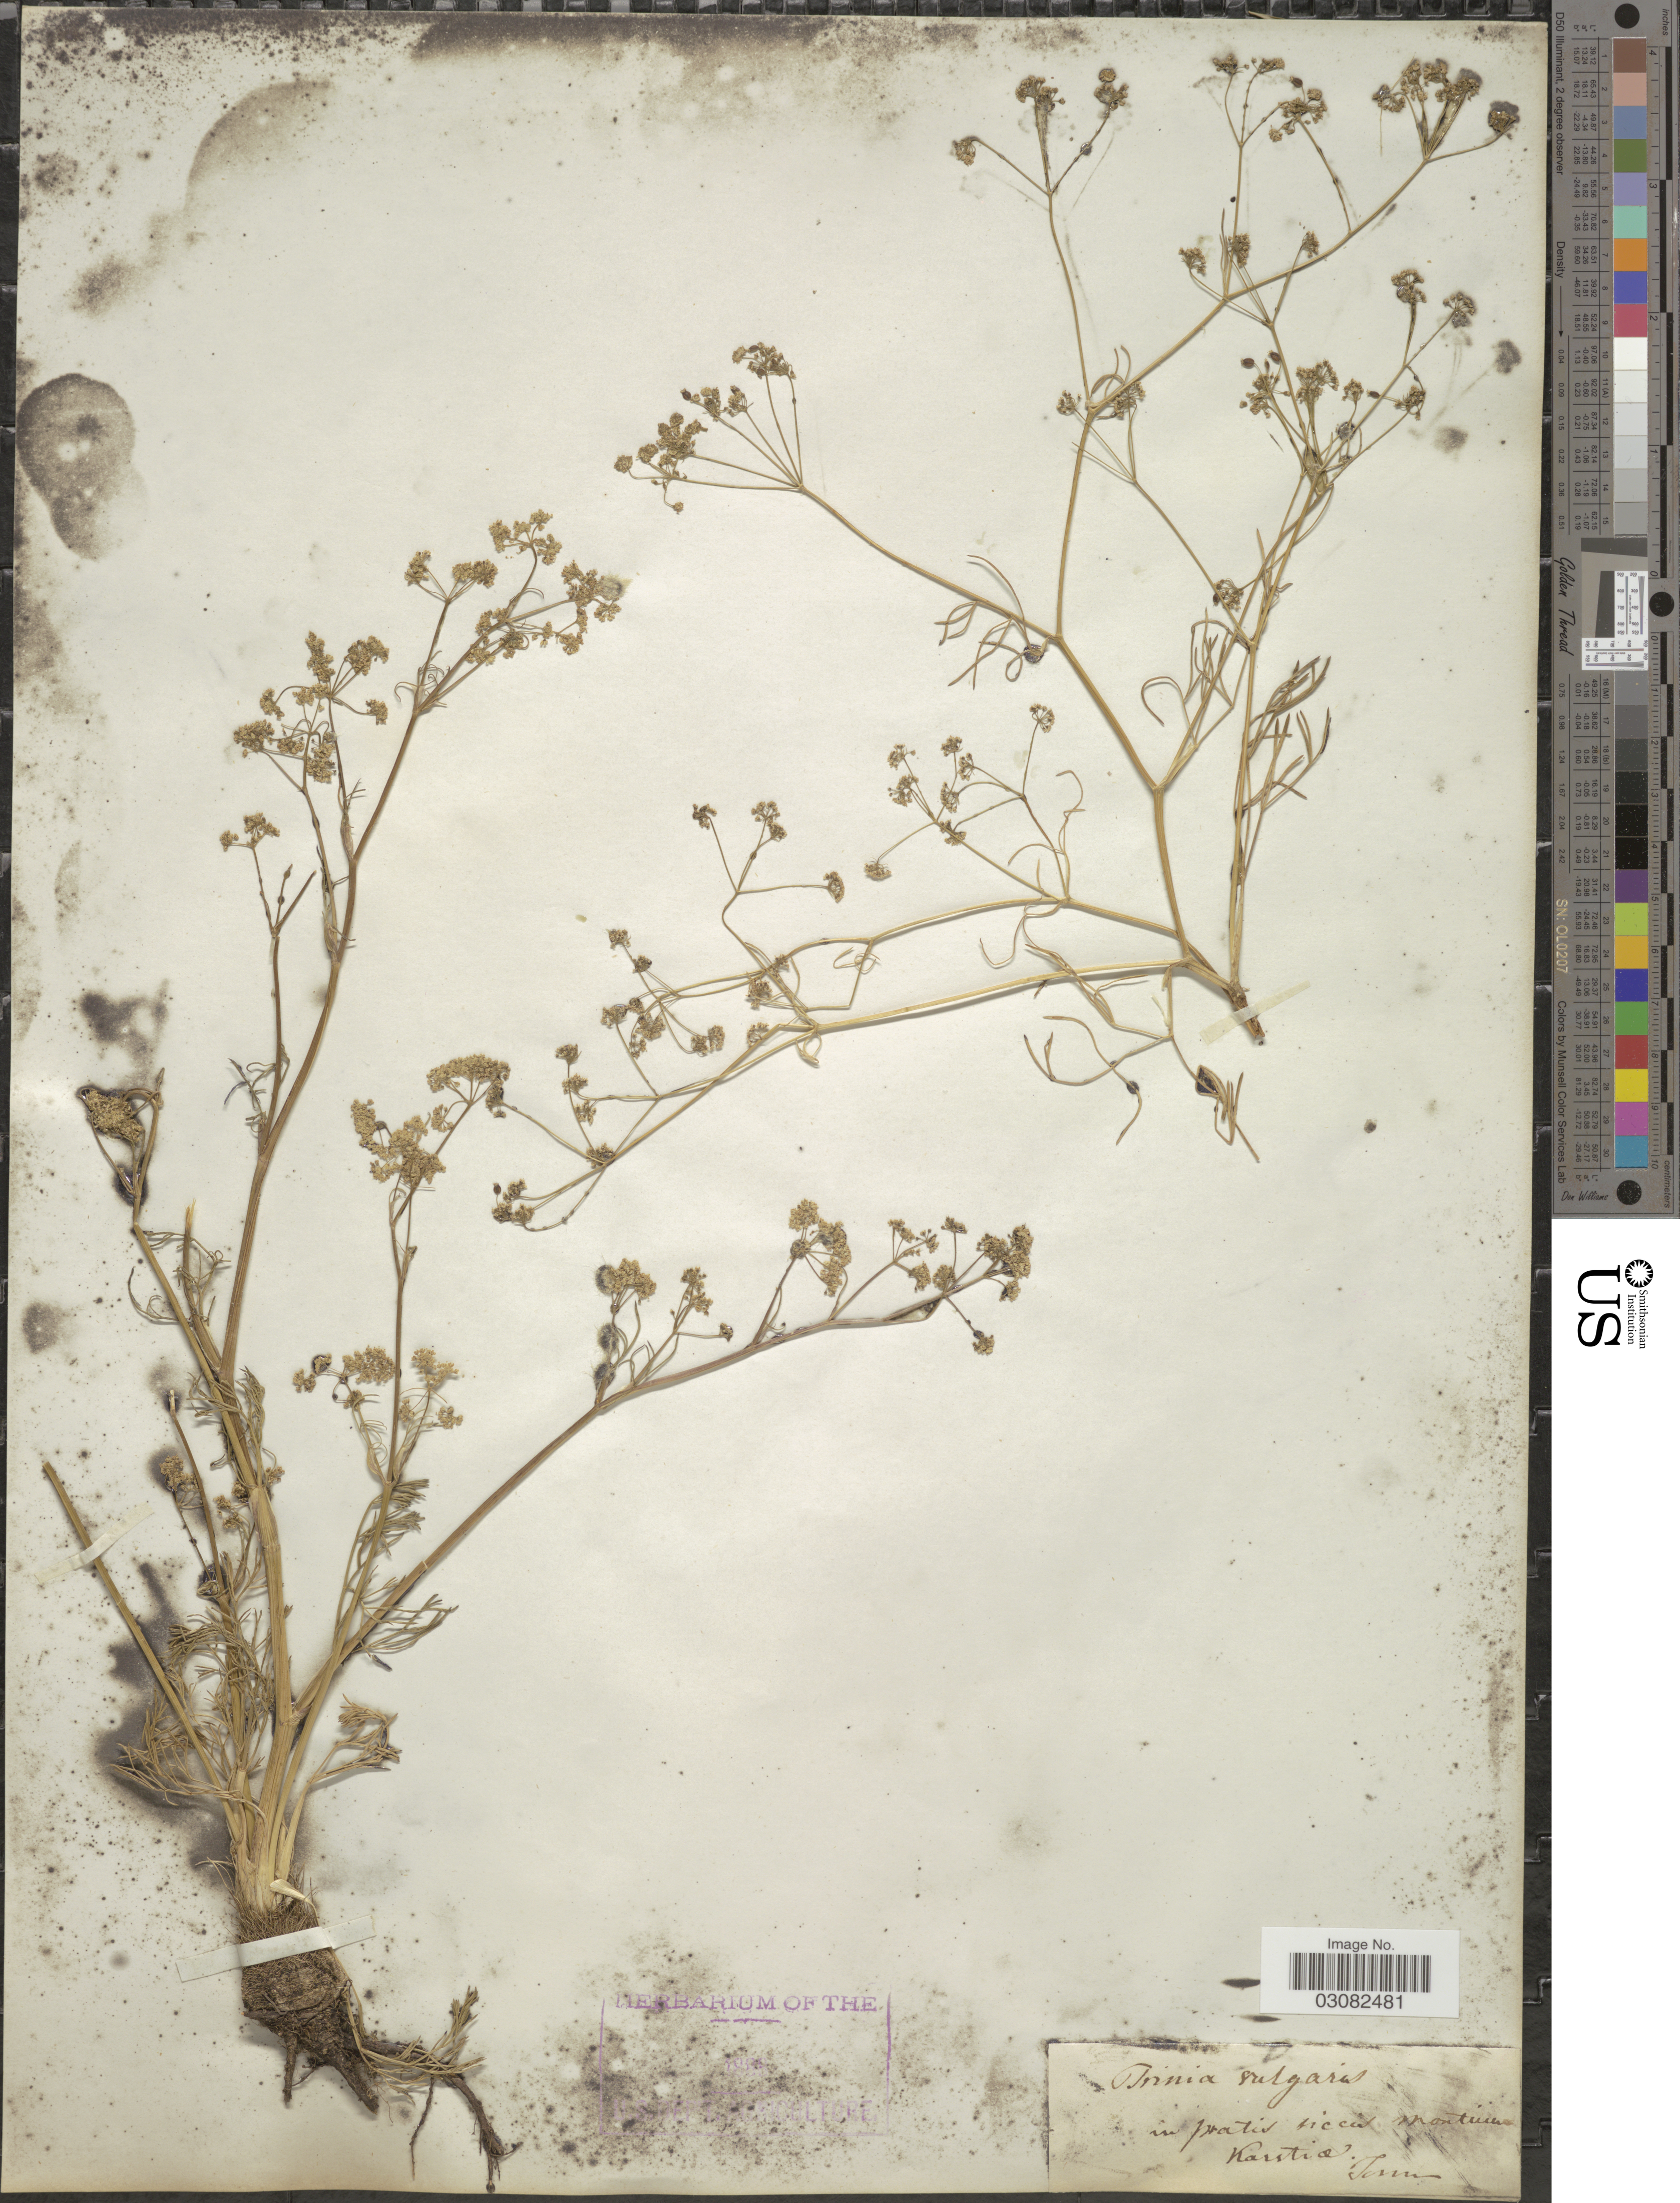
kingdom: Plantae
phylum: Tracheophyta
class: Magnoliopsida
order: Apiales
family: Apiaceae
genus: Trinia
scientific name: Trinia vulgaris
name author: DC.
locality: In pratis riccut [interpreted] montains Karrtia [interpreted].